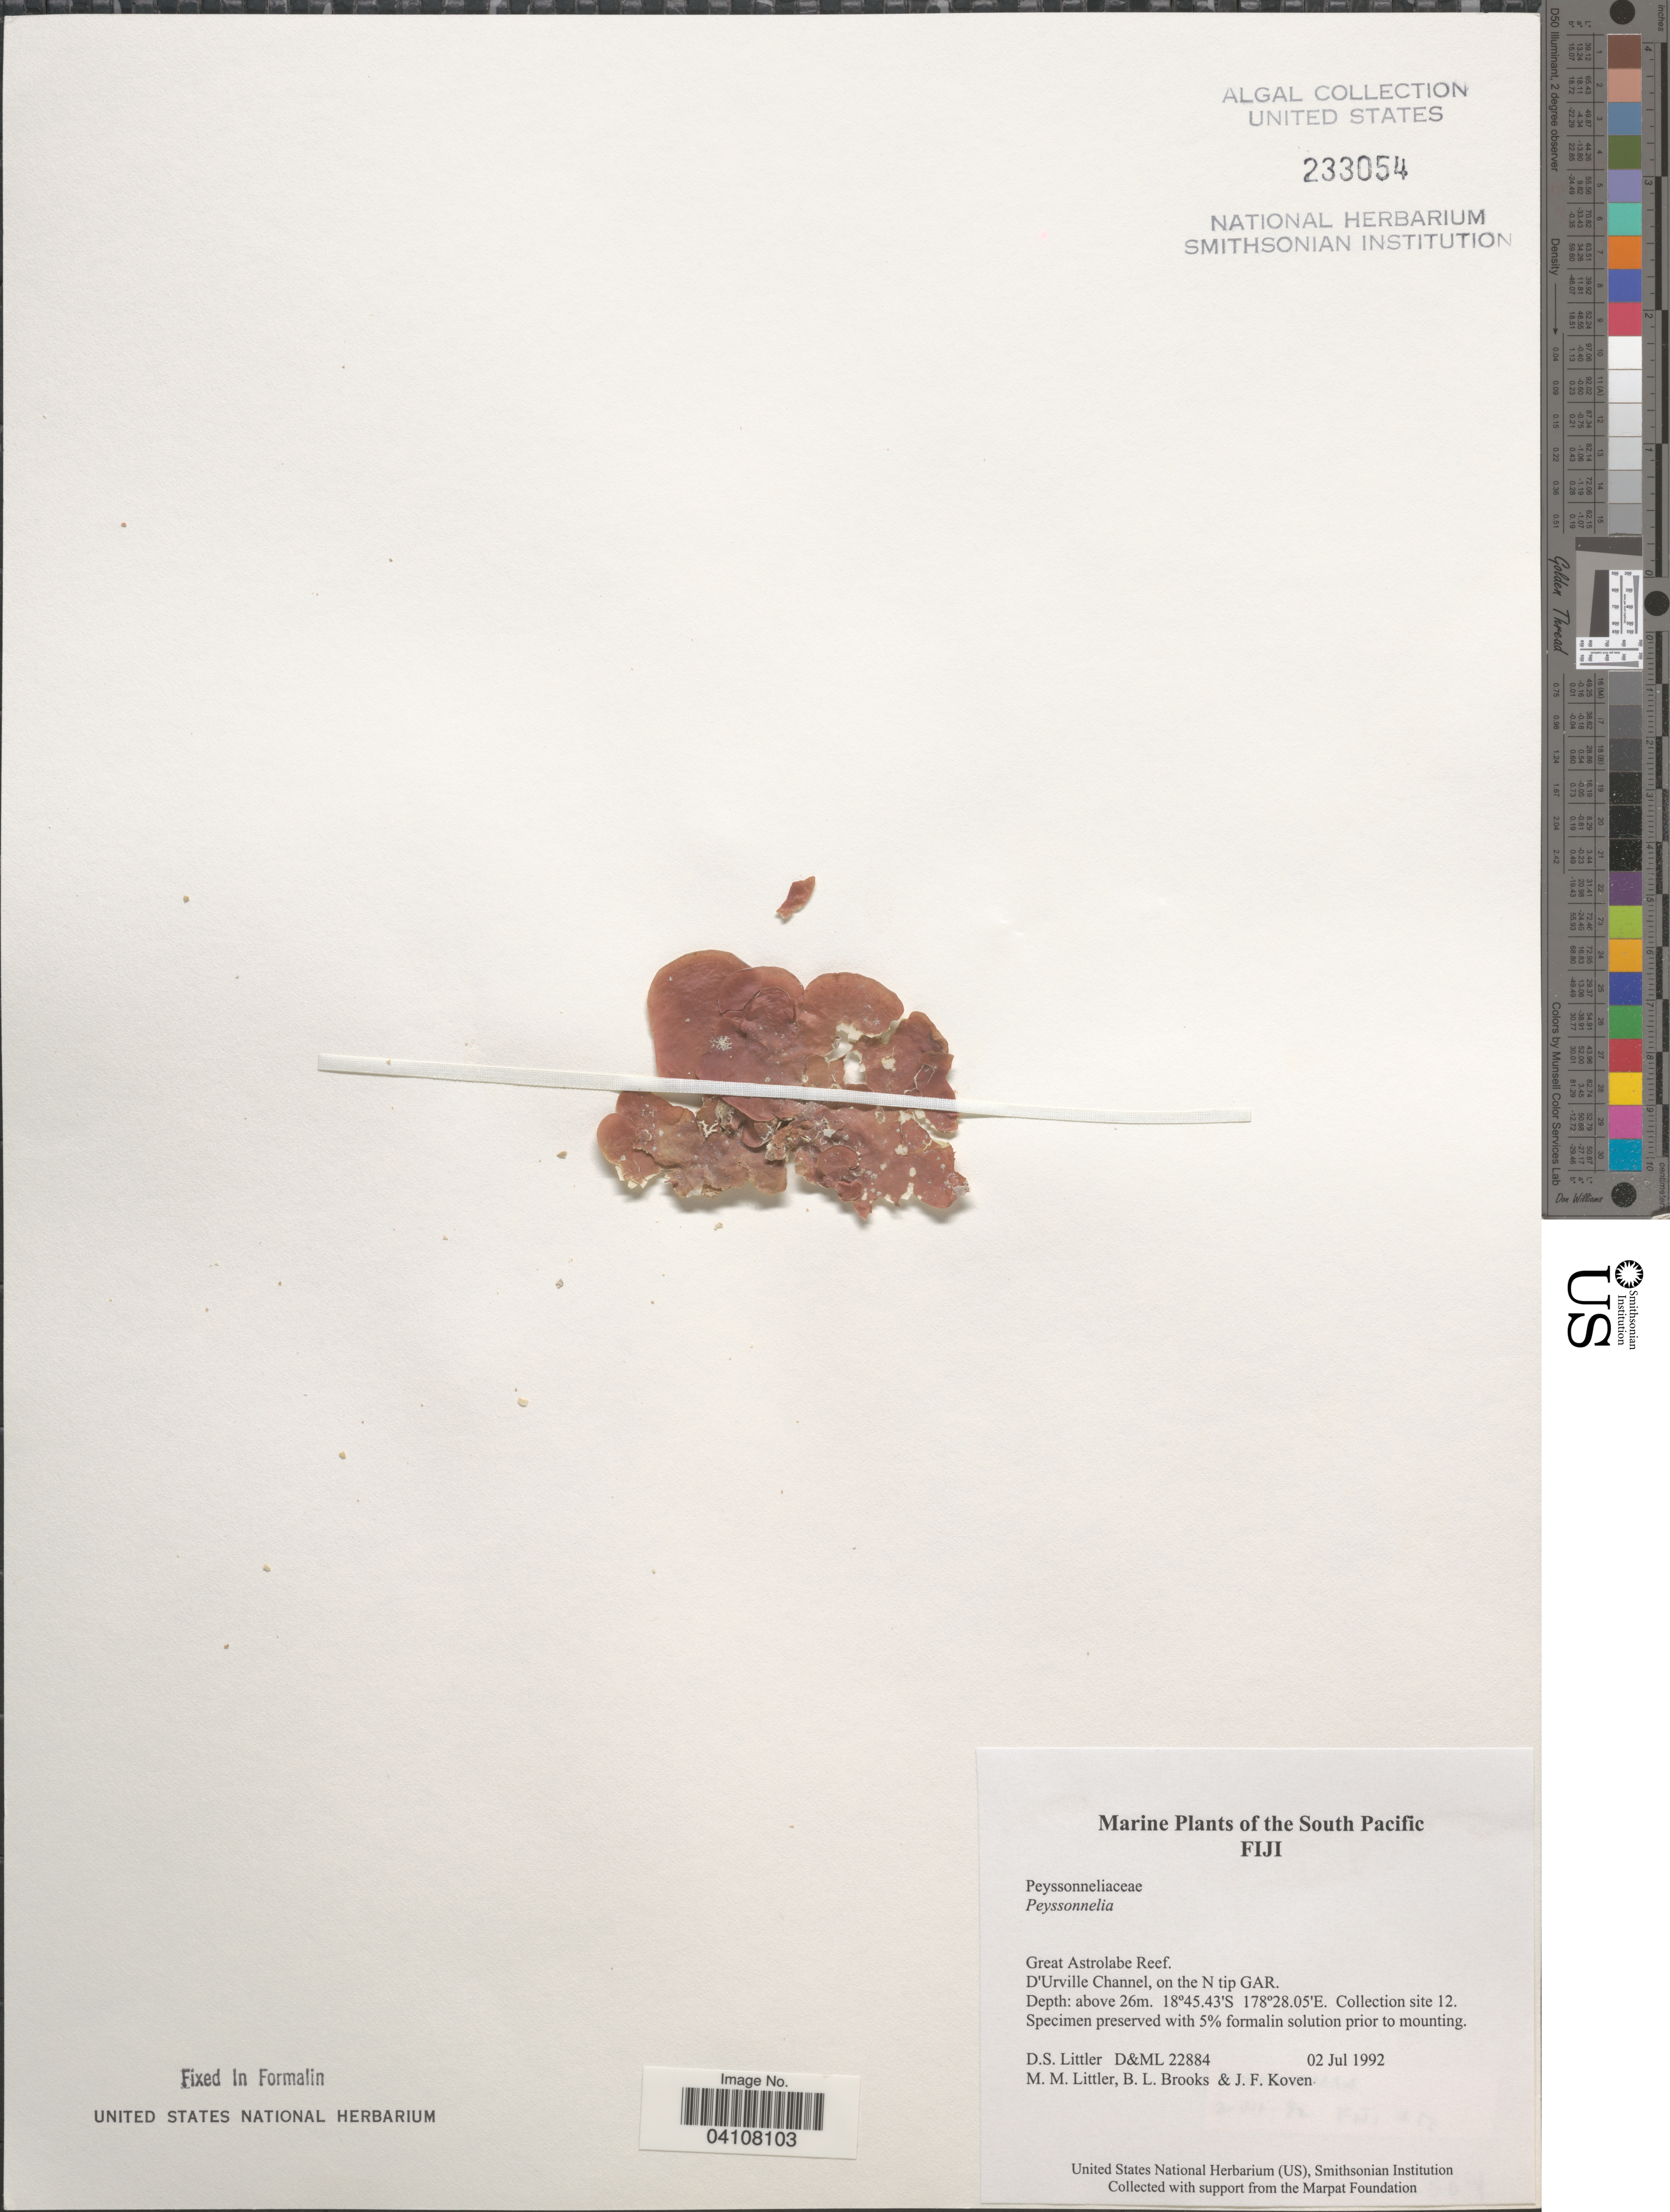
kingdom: Plantae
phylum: Rhodophyta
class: Florideophyceae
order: Peyssonneliales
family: Peyssonneliaceae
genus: Peyssonnelia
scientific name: Peyssonnelia sp.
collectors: D. S. Littler, B. Brooks & J. Koven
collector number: D&ML22884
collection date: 1992-07-02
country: Fiji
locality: The South Pacific. Great Astrolabe Reef. D'Urville Channel, on the N tip GAR. Collection site 12.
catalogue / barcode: US 233054